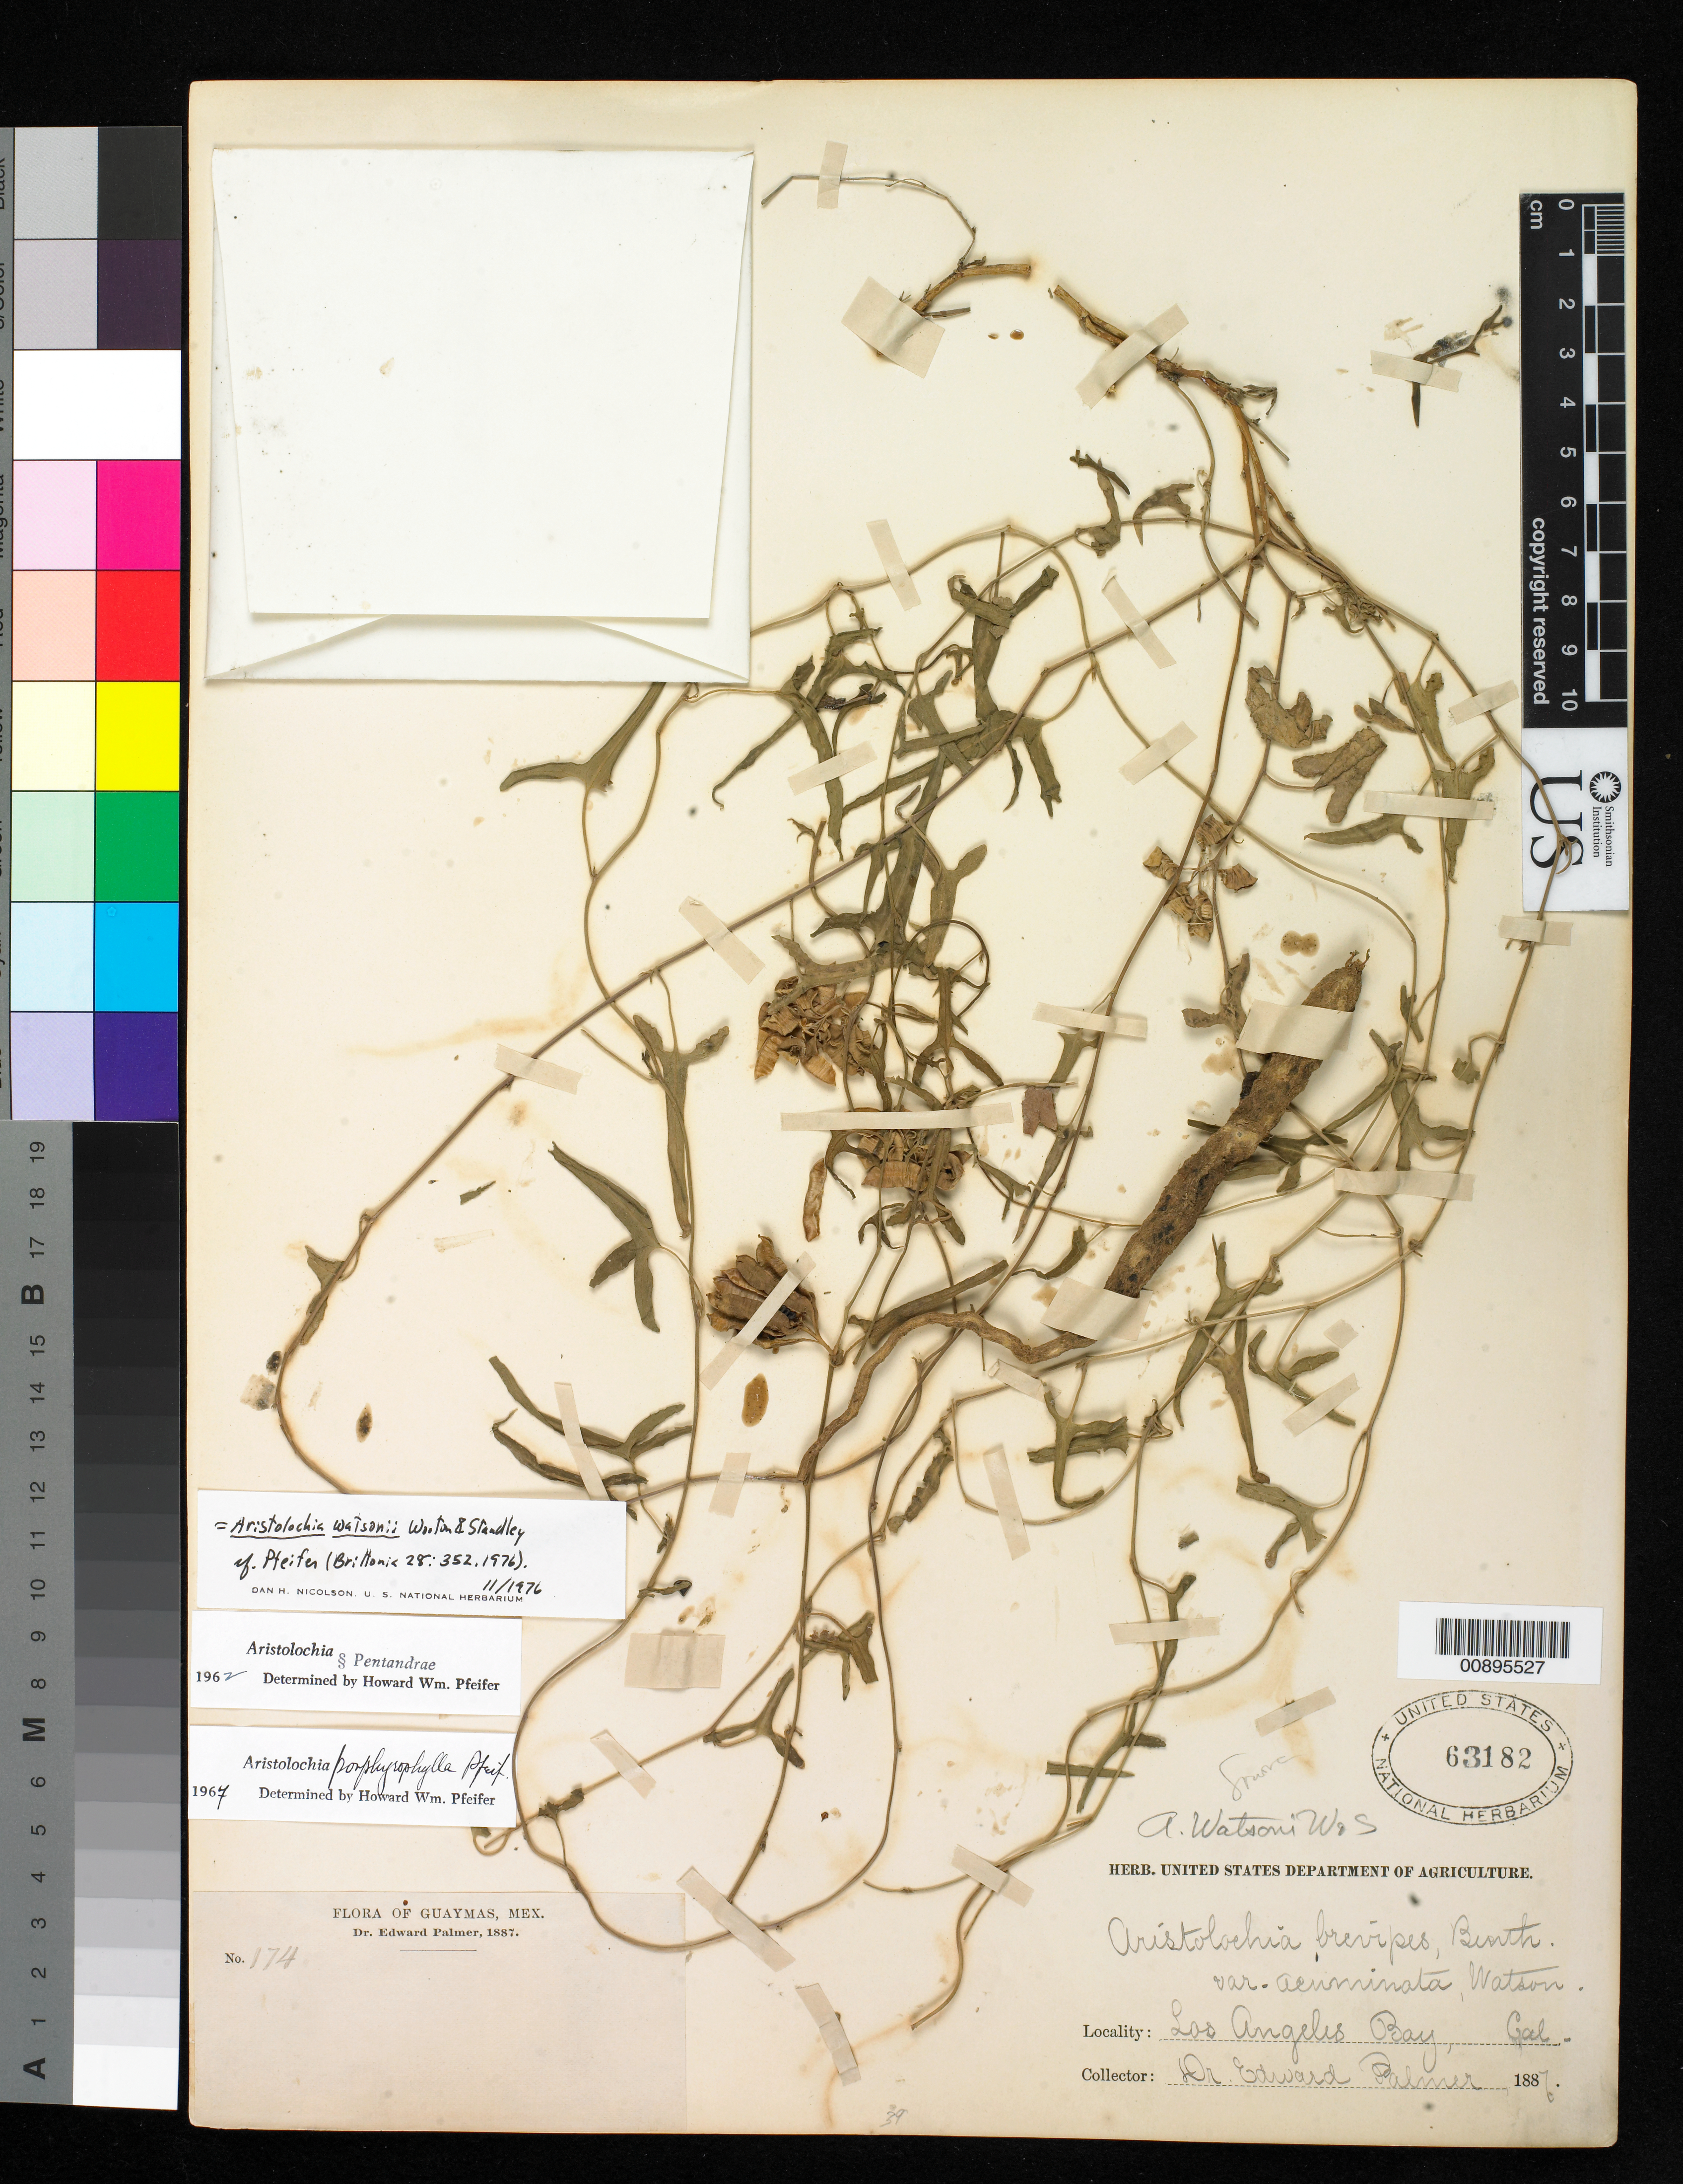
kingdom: Plantae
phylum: Tracheophyta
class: Magnoliopsida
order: Piperales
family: Aristolochiaceae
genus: Aristolochia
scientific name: Aristolochia watsonii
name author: Wooton & Standl.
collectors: E. Palmer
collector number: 174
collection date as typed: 1887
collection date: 1887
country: Mexico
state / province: Baja California Norte / Sonora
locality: Guaymas, Sonora or Los Angeles Bay, Baja California Norte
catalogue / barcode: US 63182